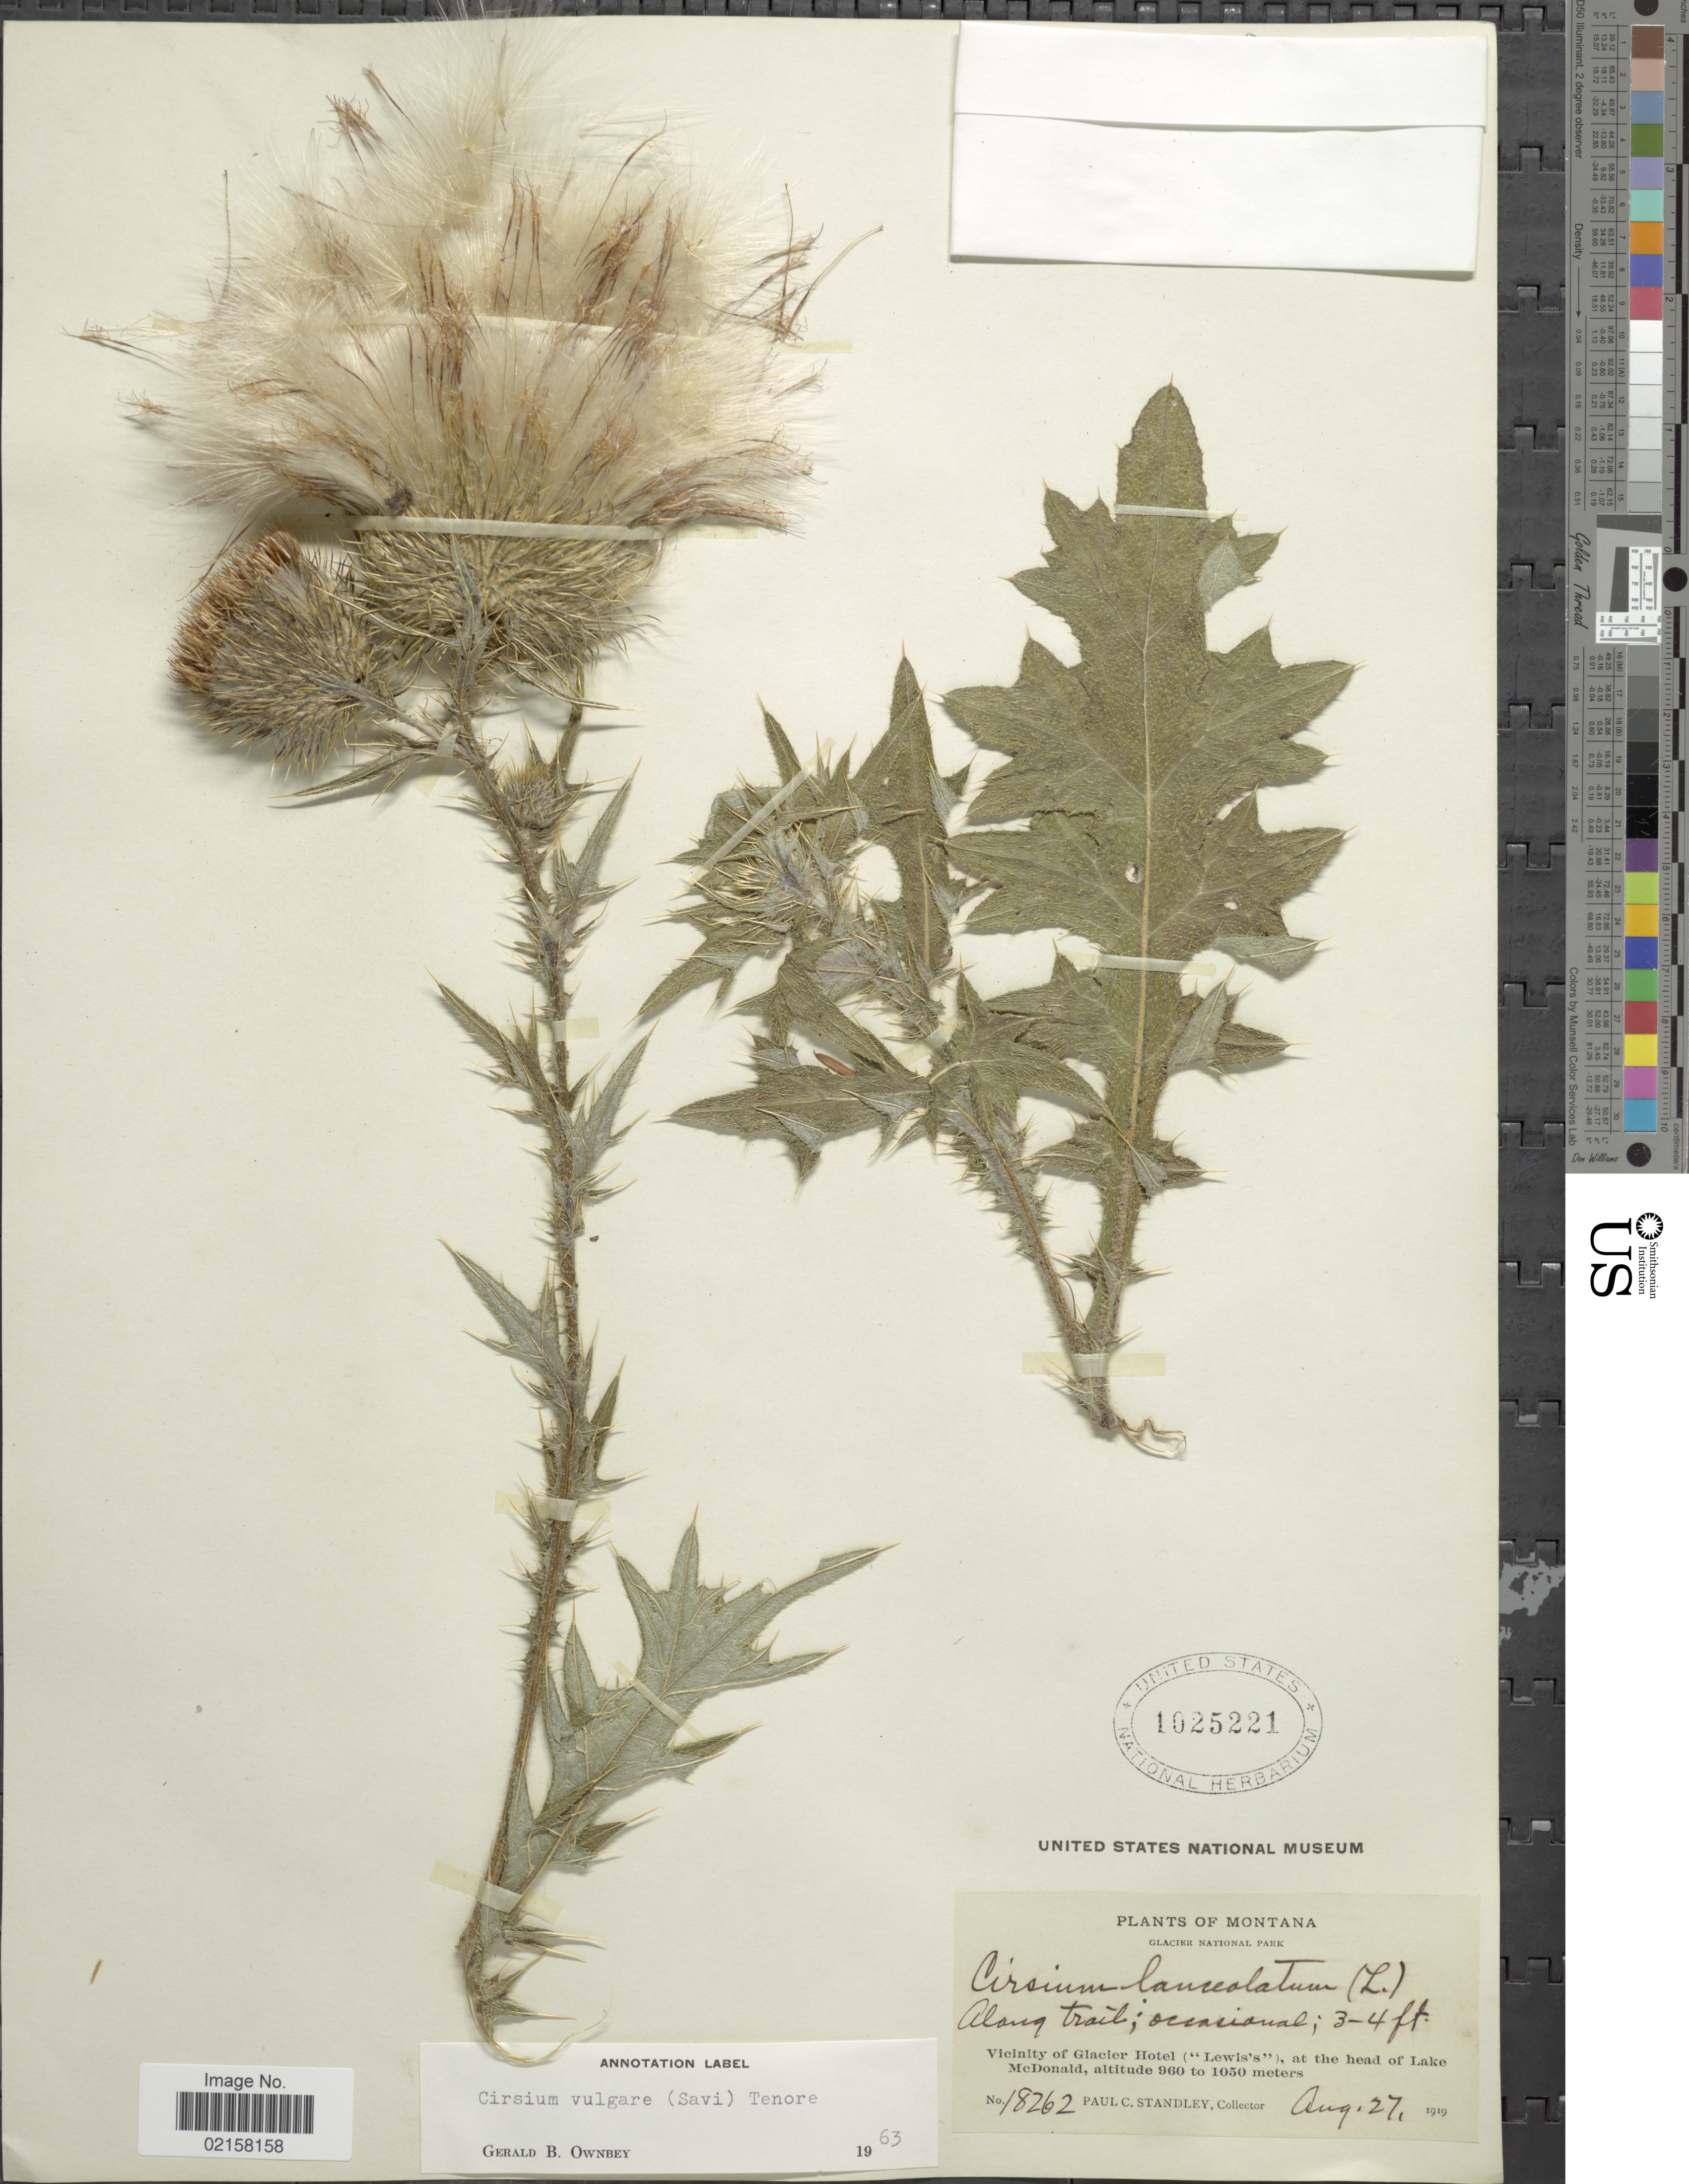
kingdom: Plantae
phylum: Tracheophyta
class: Magnoliopsida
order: Asterales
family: Asteraceae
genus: Cirsium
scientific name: Cirsium vulgare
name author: (Savi) Ten.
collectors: P. C. Standley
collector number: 18262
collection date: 1919-08-27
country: United States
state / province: Montana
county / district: Flathead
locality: Glacier National Park, along trail, vicinity of Glacier Hotel ("Lewis's "), at the head of Lake McDonald.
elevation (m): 960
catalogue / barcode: US 1025221